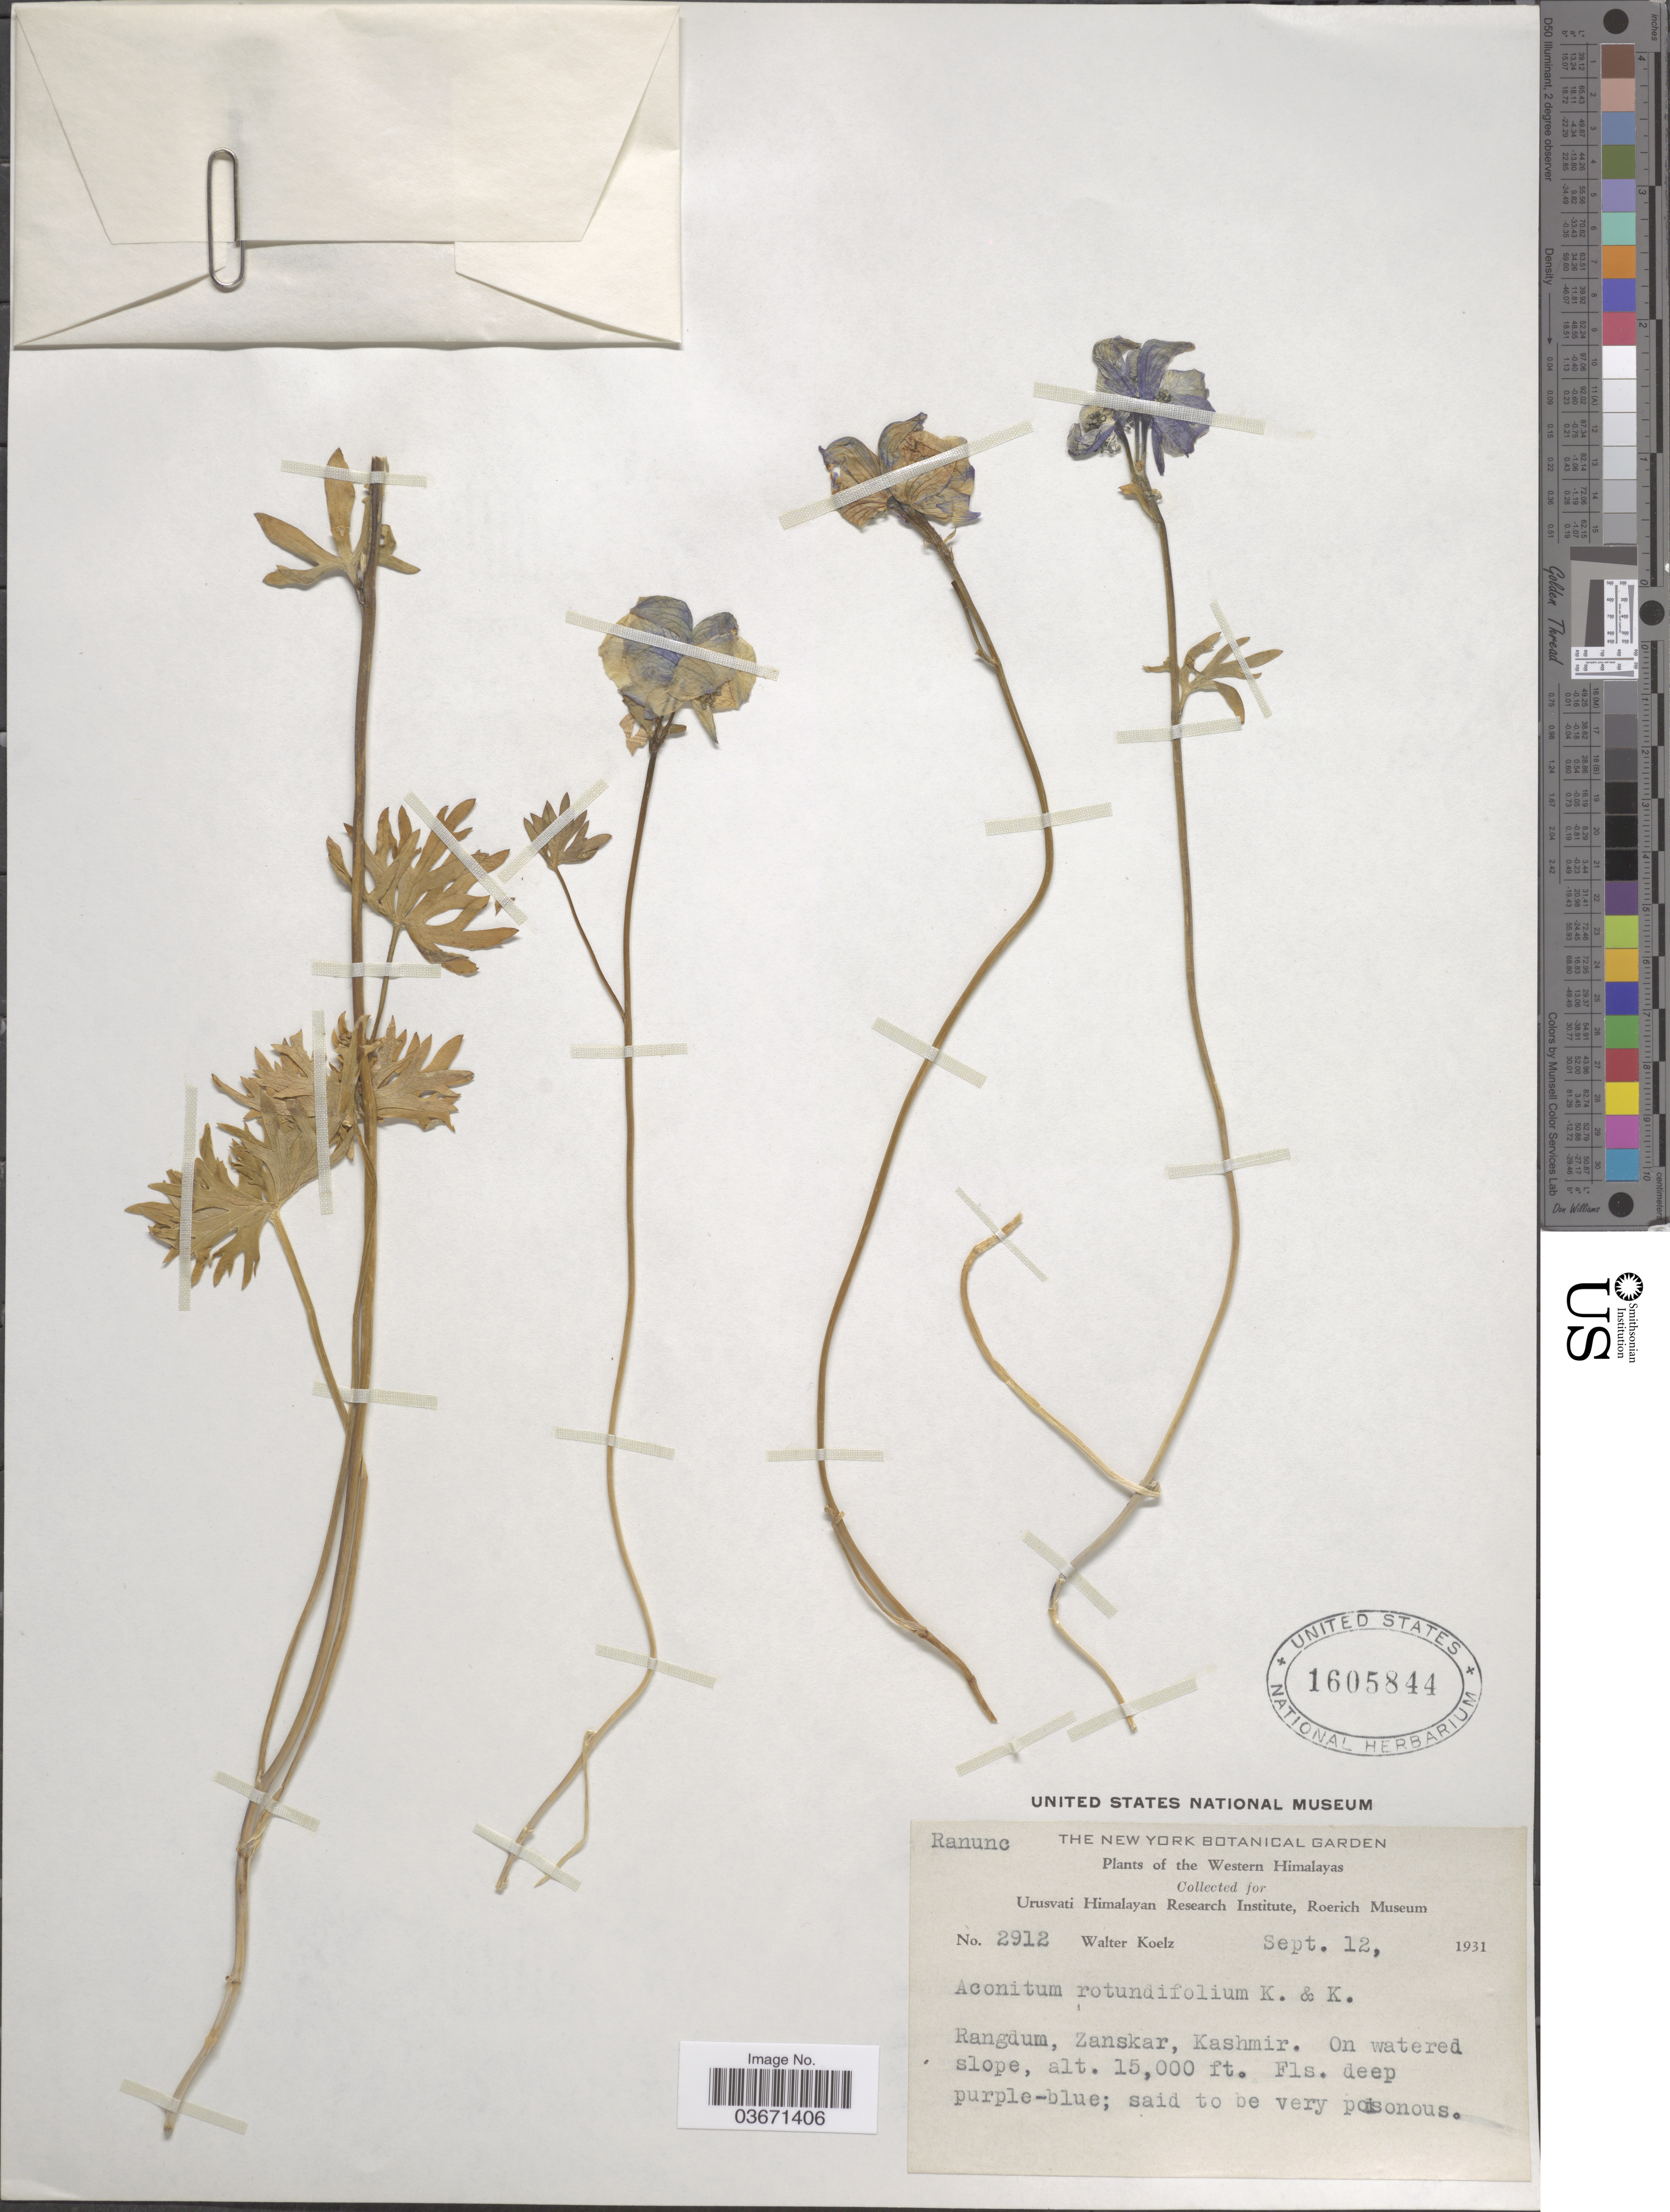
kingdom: Plantae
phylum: Tracheophyta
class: Magnoliopsida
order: Ranunculales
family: Ranunculaceae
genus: Aconitum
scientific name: Aconitum rotundifolium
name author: Kar. & Kir.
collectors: W. N. Koelz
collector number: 2912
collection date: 1931-09-12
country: India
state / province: Jammu and Kashmir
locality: Western Himalayas. Rangdum, Zanskar, Kashmir.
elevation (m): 4572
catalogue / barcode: US 1605844